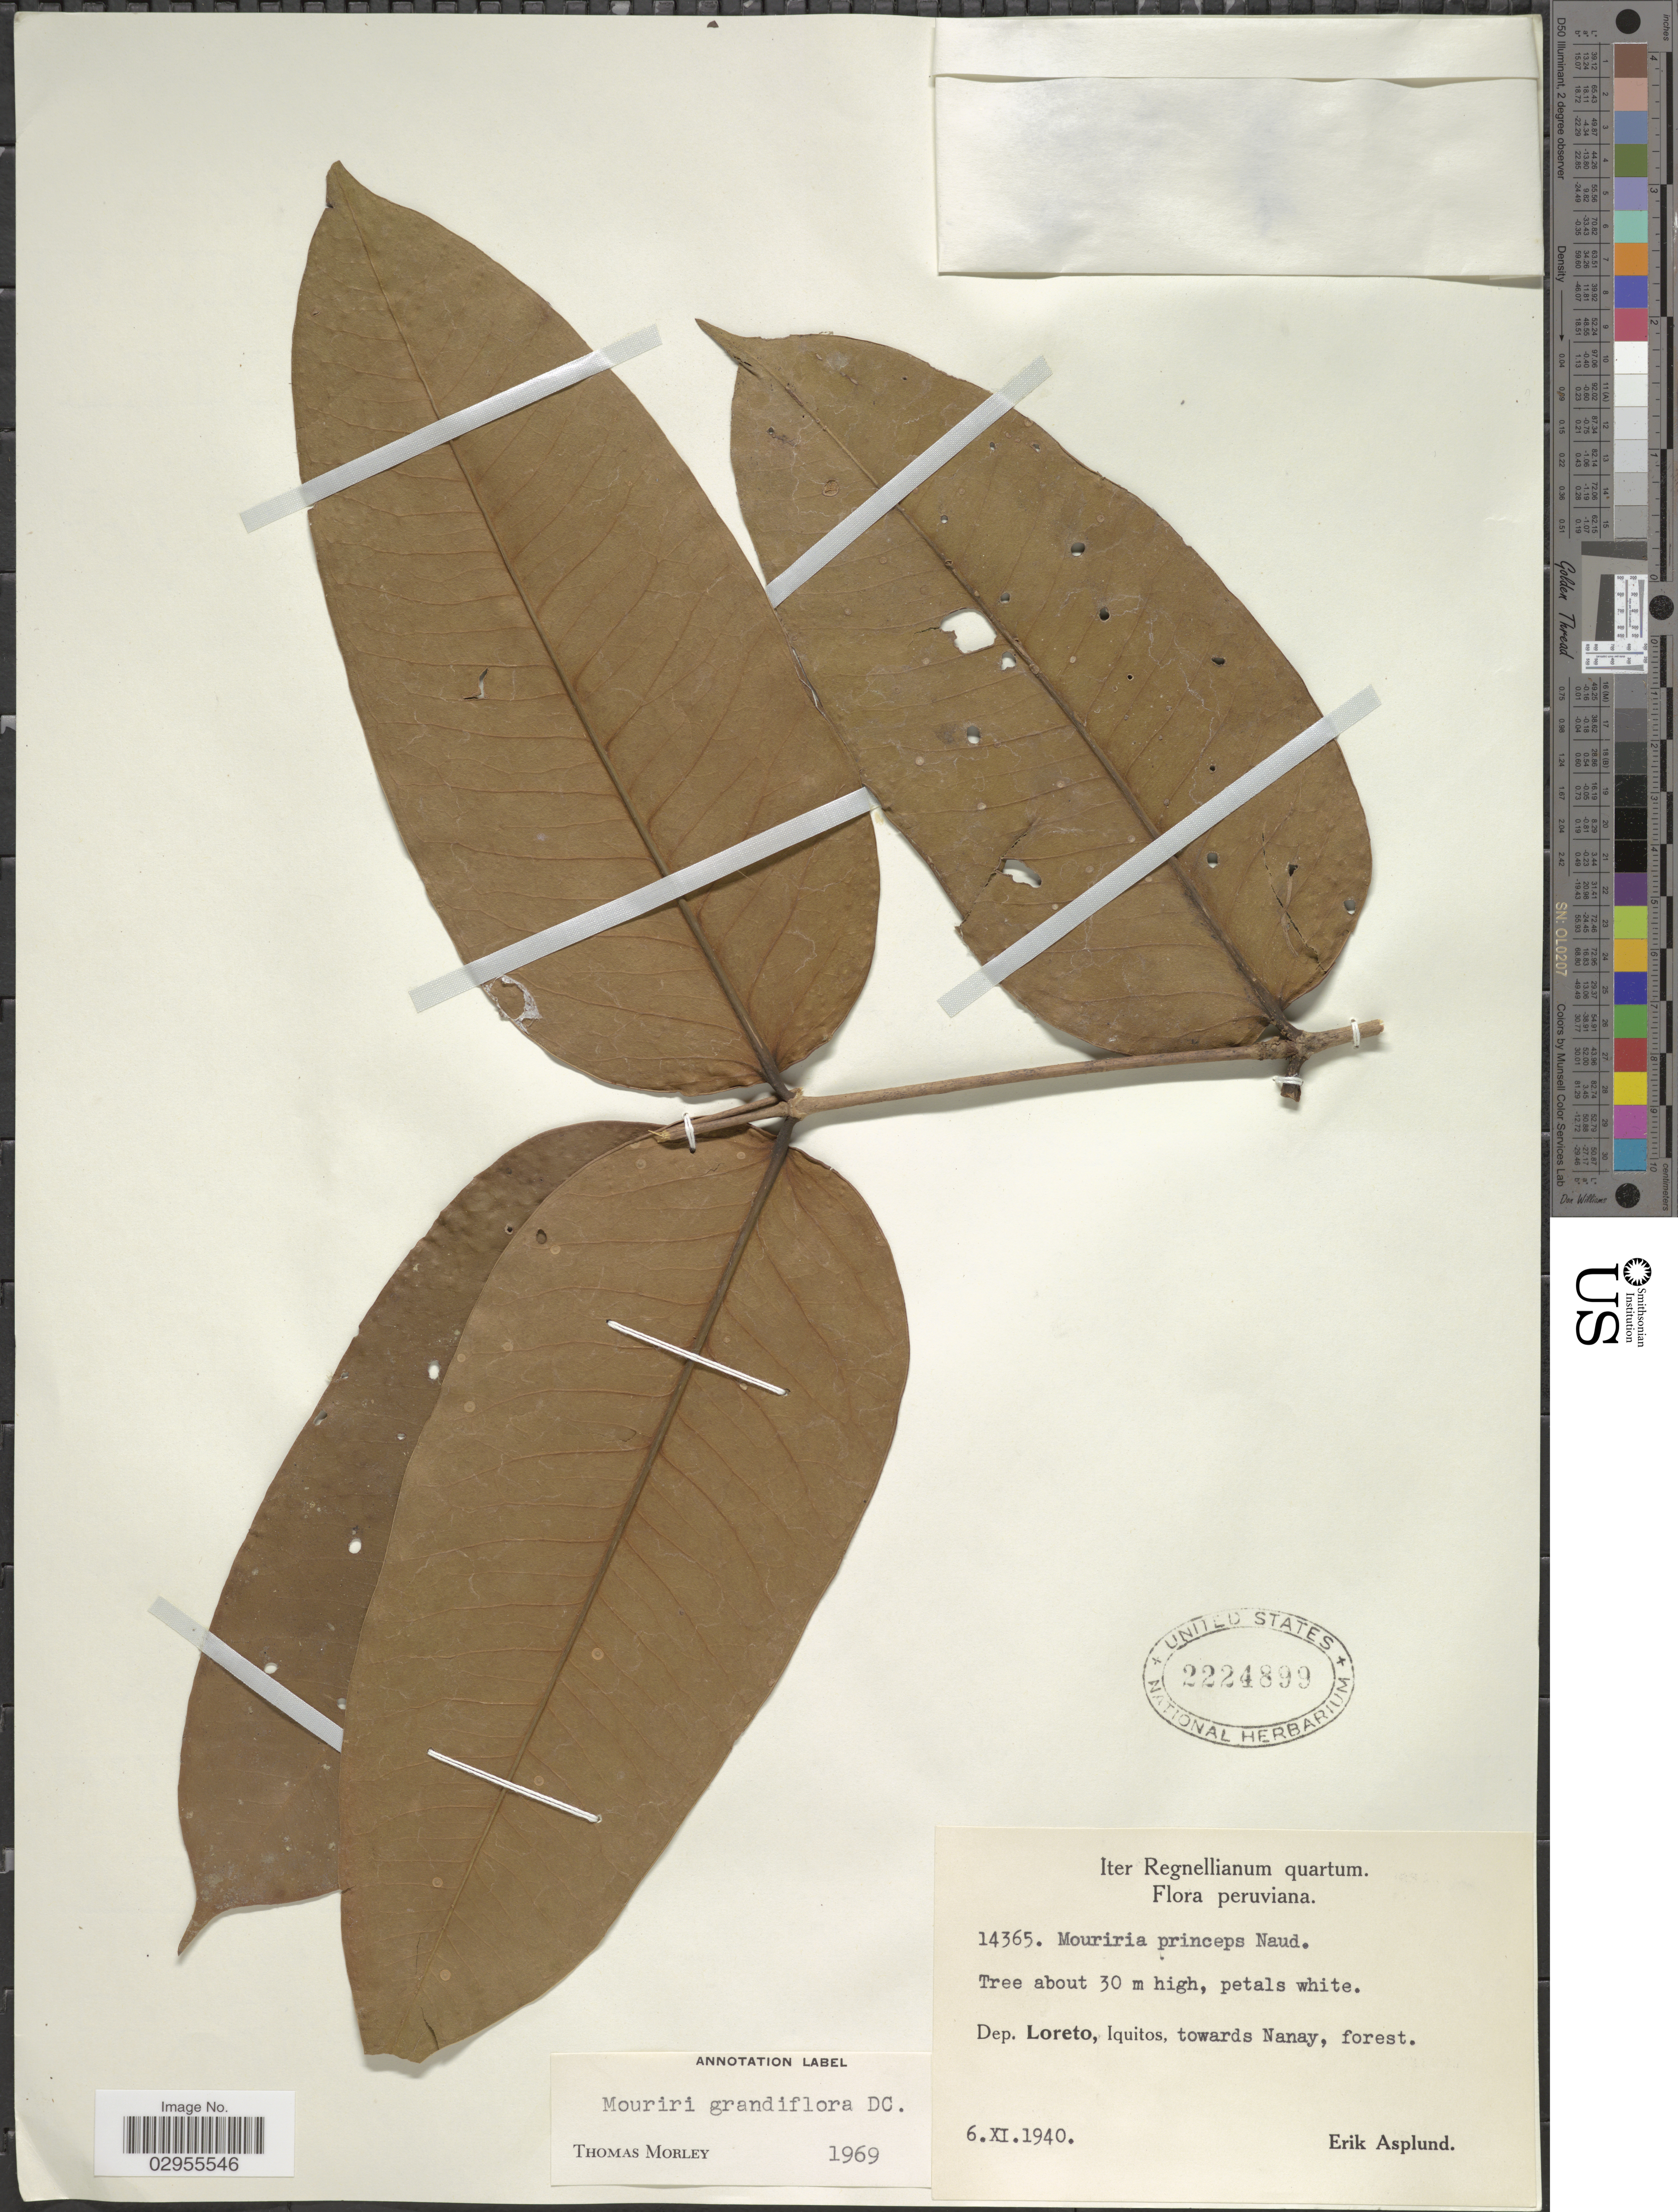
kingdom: Plantae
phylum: Tracheophyta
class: Magnoliopsida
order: Myrtales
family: Melastomataceae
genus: Mouriri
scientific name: Mouriri grandiflora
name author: DC.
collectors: E. Asplund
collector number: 14365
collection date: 1940-11-06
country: Peru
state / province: Loreto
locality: Dept. Loreto, Iquitos, towards Nanay.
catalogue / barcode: US 2224899